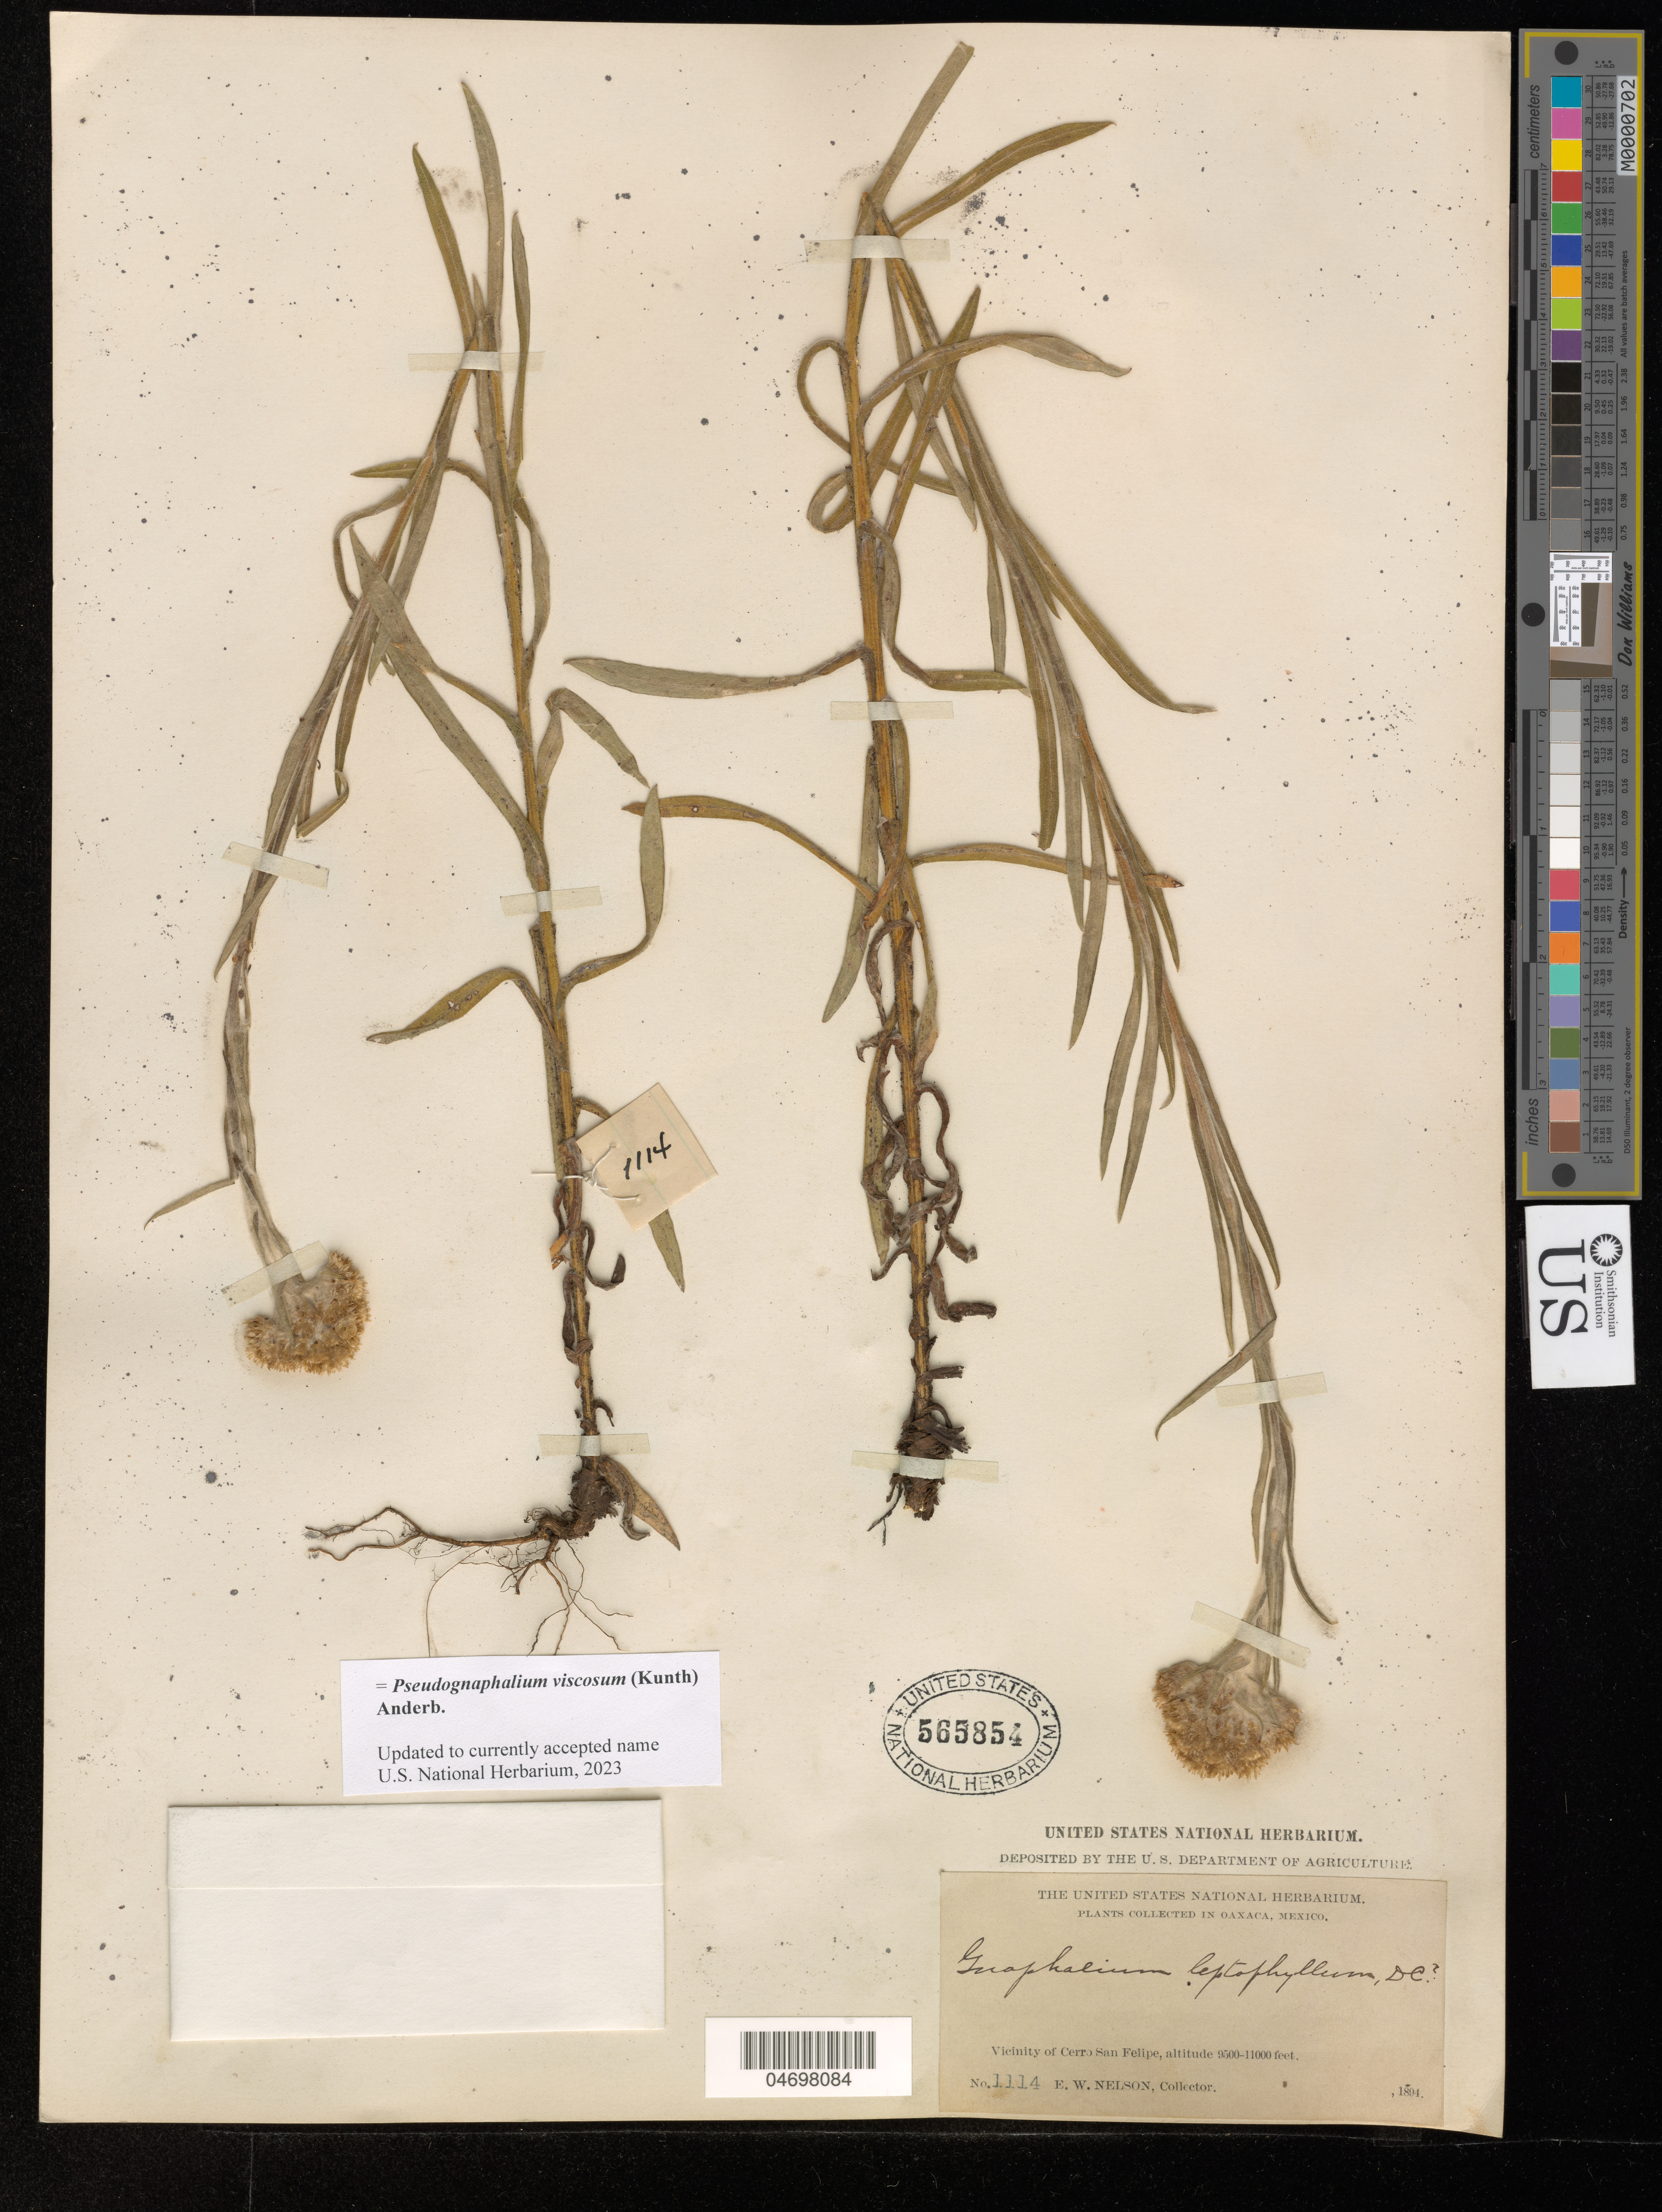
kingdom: Plantae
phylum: Tracheophyta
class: Magnoliopsida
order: Asterales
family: Asteraceae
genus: Pseudognaphalium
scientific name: Pseudognaphalium bourgovii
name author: (A. Gray) Anderb.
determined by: Nesom, Guy L.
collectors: E. W. Nelson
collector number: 1114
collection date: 1894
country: Mexico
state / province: Oaxaca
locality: Vicinity of Cerro San Felipe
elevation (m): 2896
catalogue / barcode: US 565854